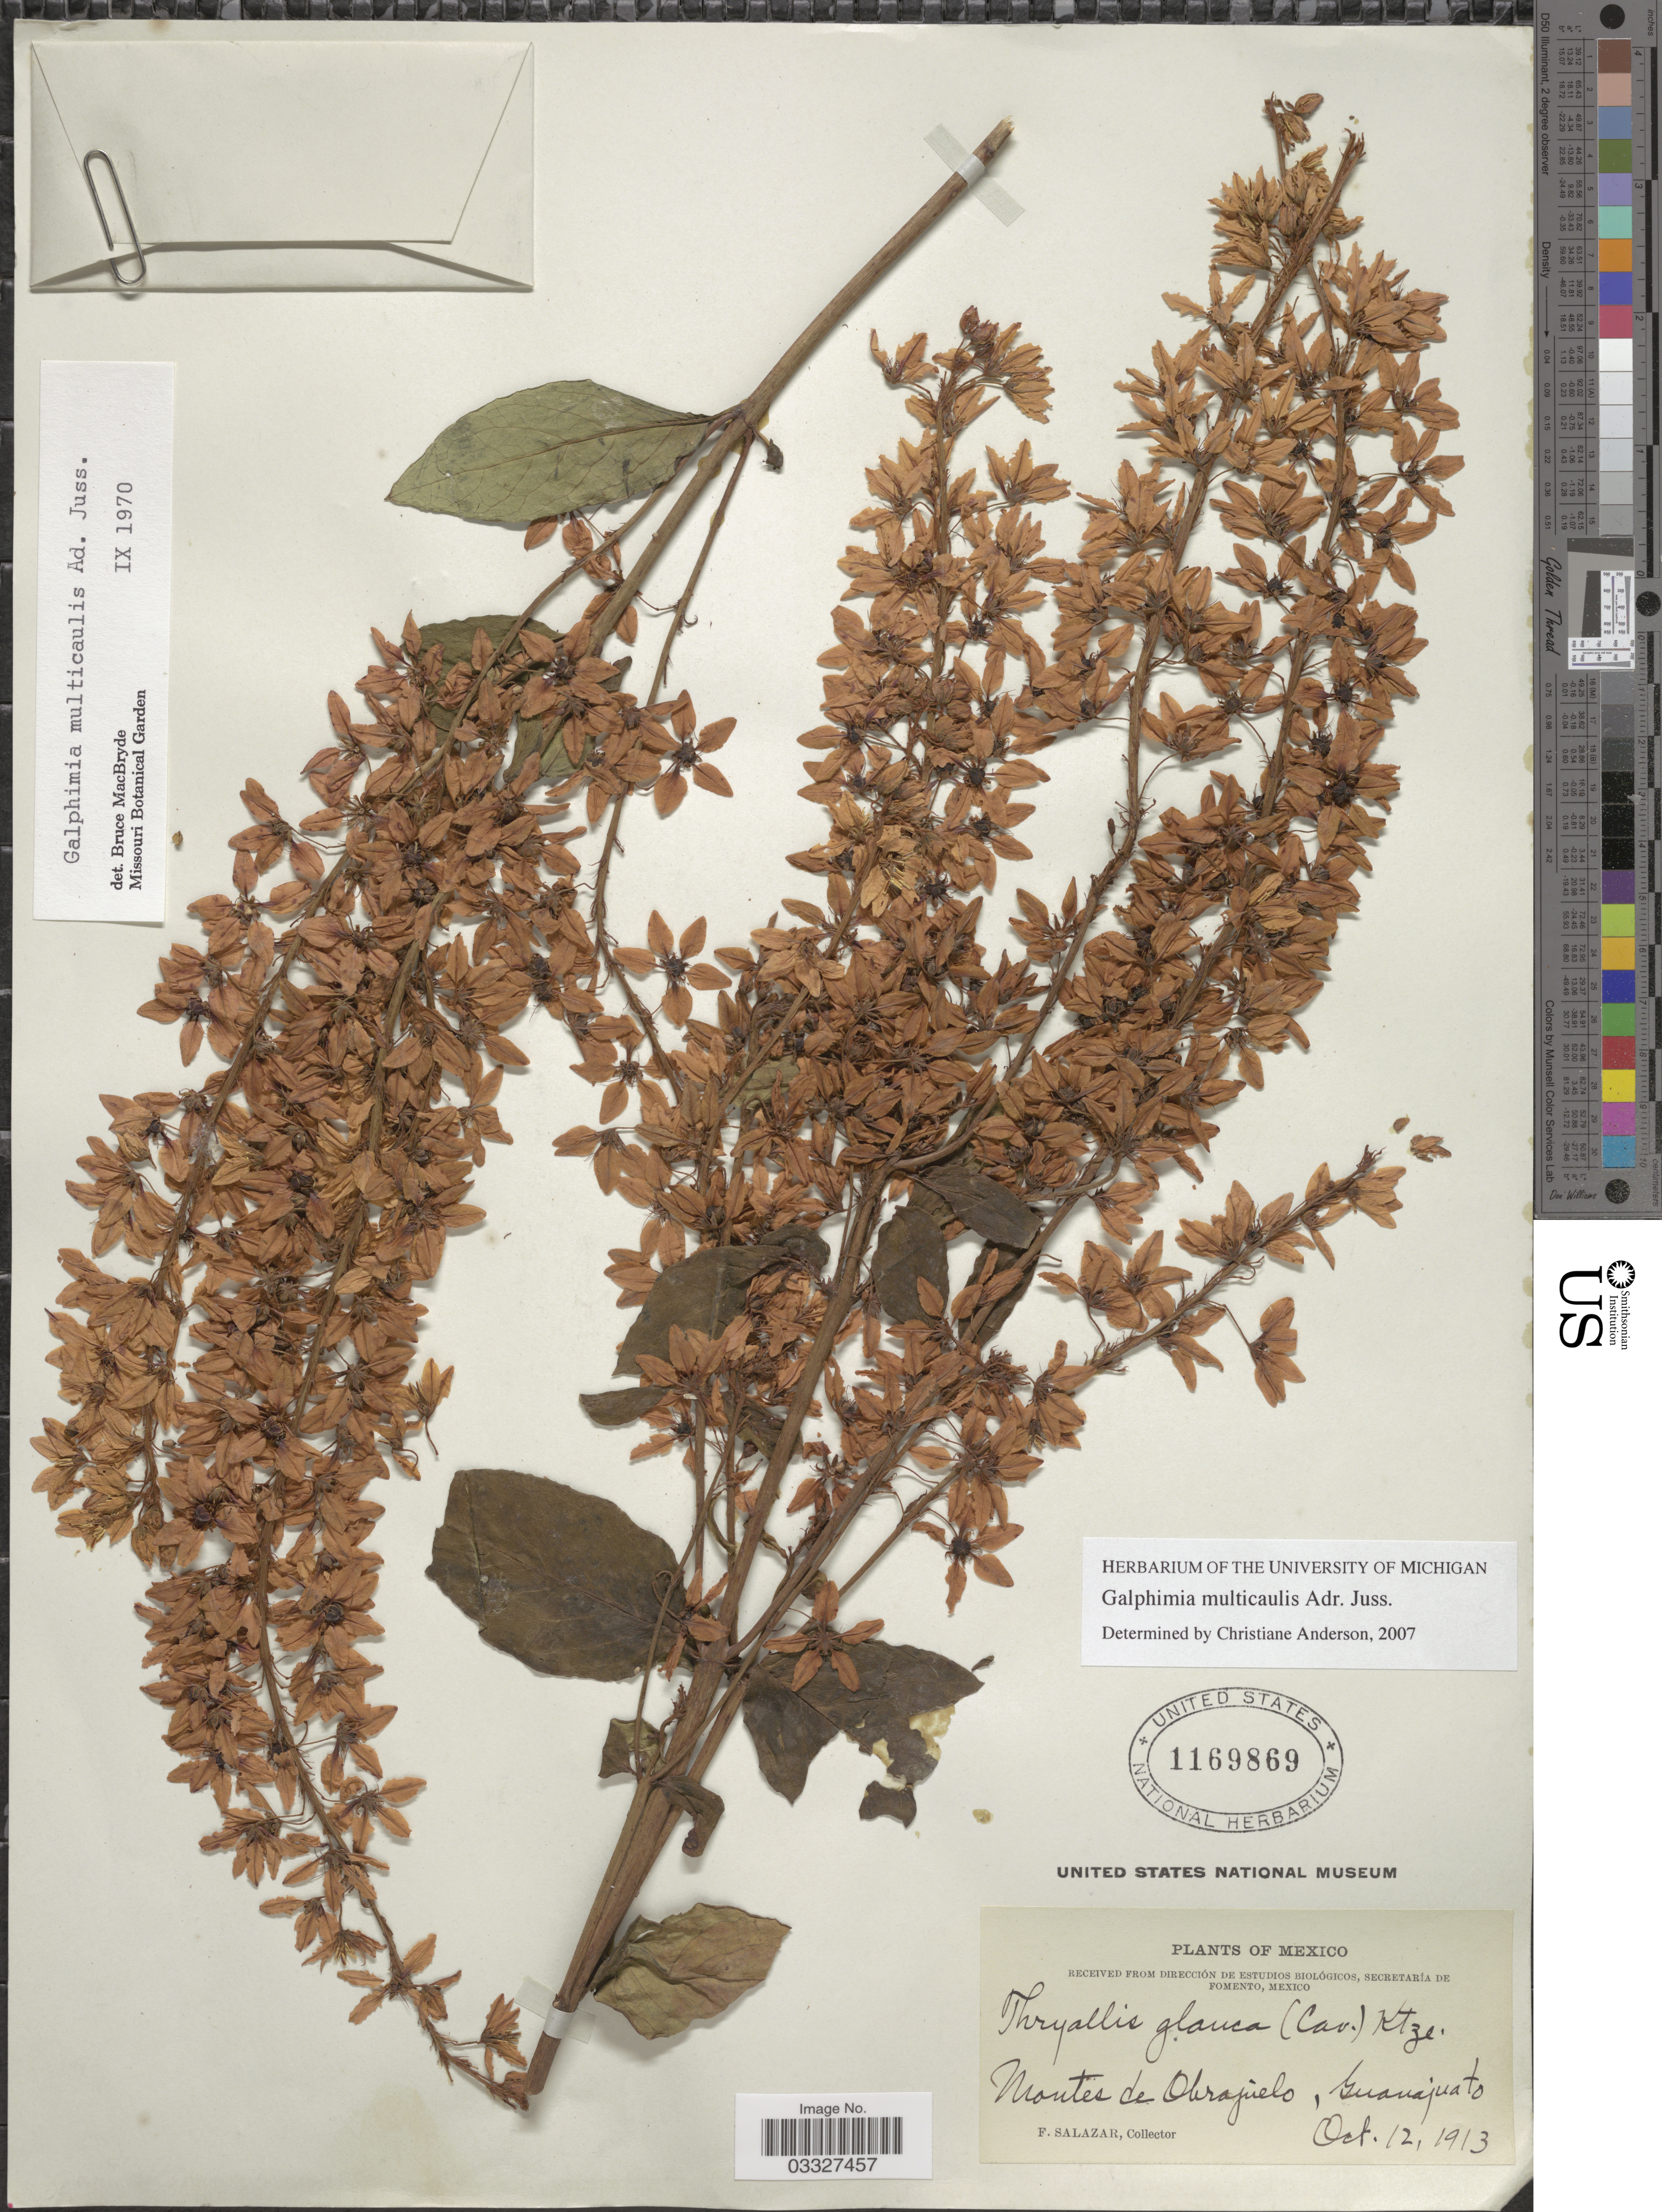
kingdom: Plantae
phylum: Tracheophyta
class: Magnoliopsida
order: Malpighiales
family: Malpighiaceae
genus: Galphimia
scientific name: Galphimia multicaulis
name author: A. Juss.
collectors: F. Salazar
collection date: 1913-10-12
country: Mexico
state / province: Guanajuato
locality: Montes de Okrajuelo.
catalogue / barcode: US 1169869